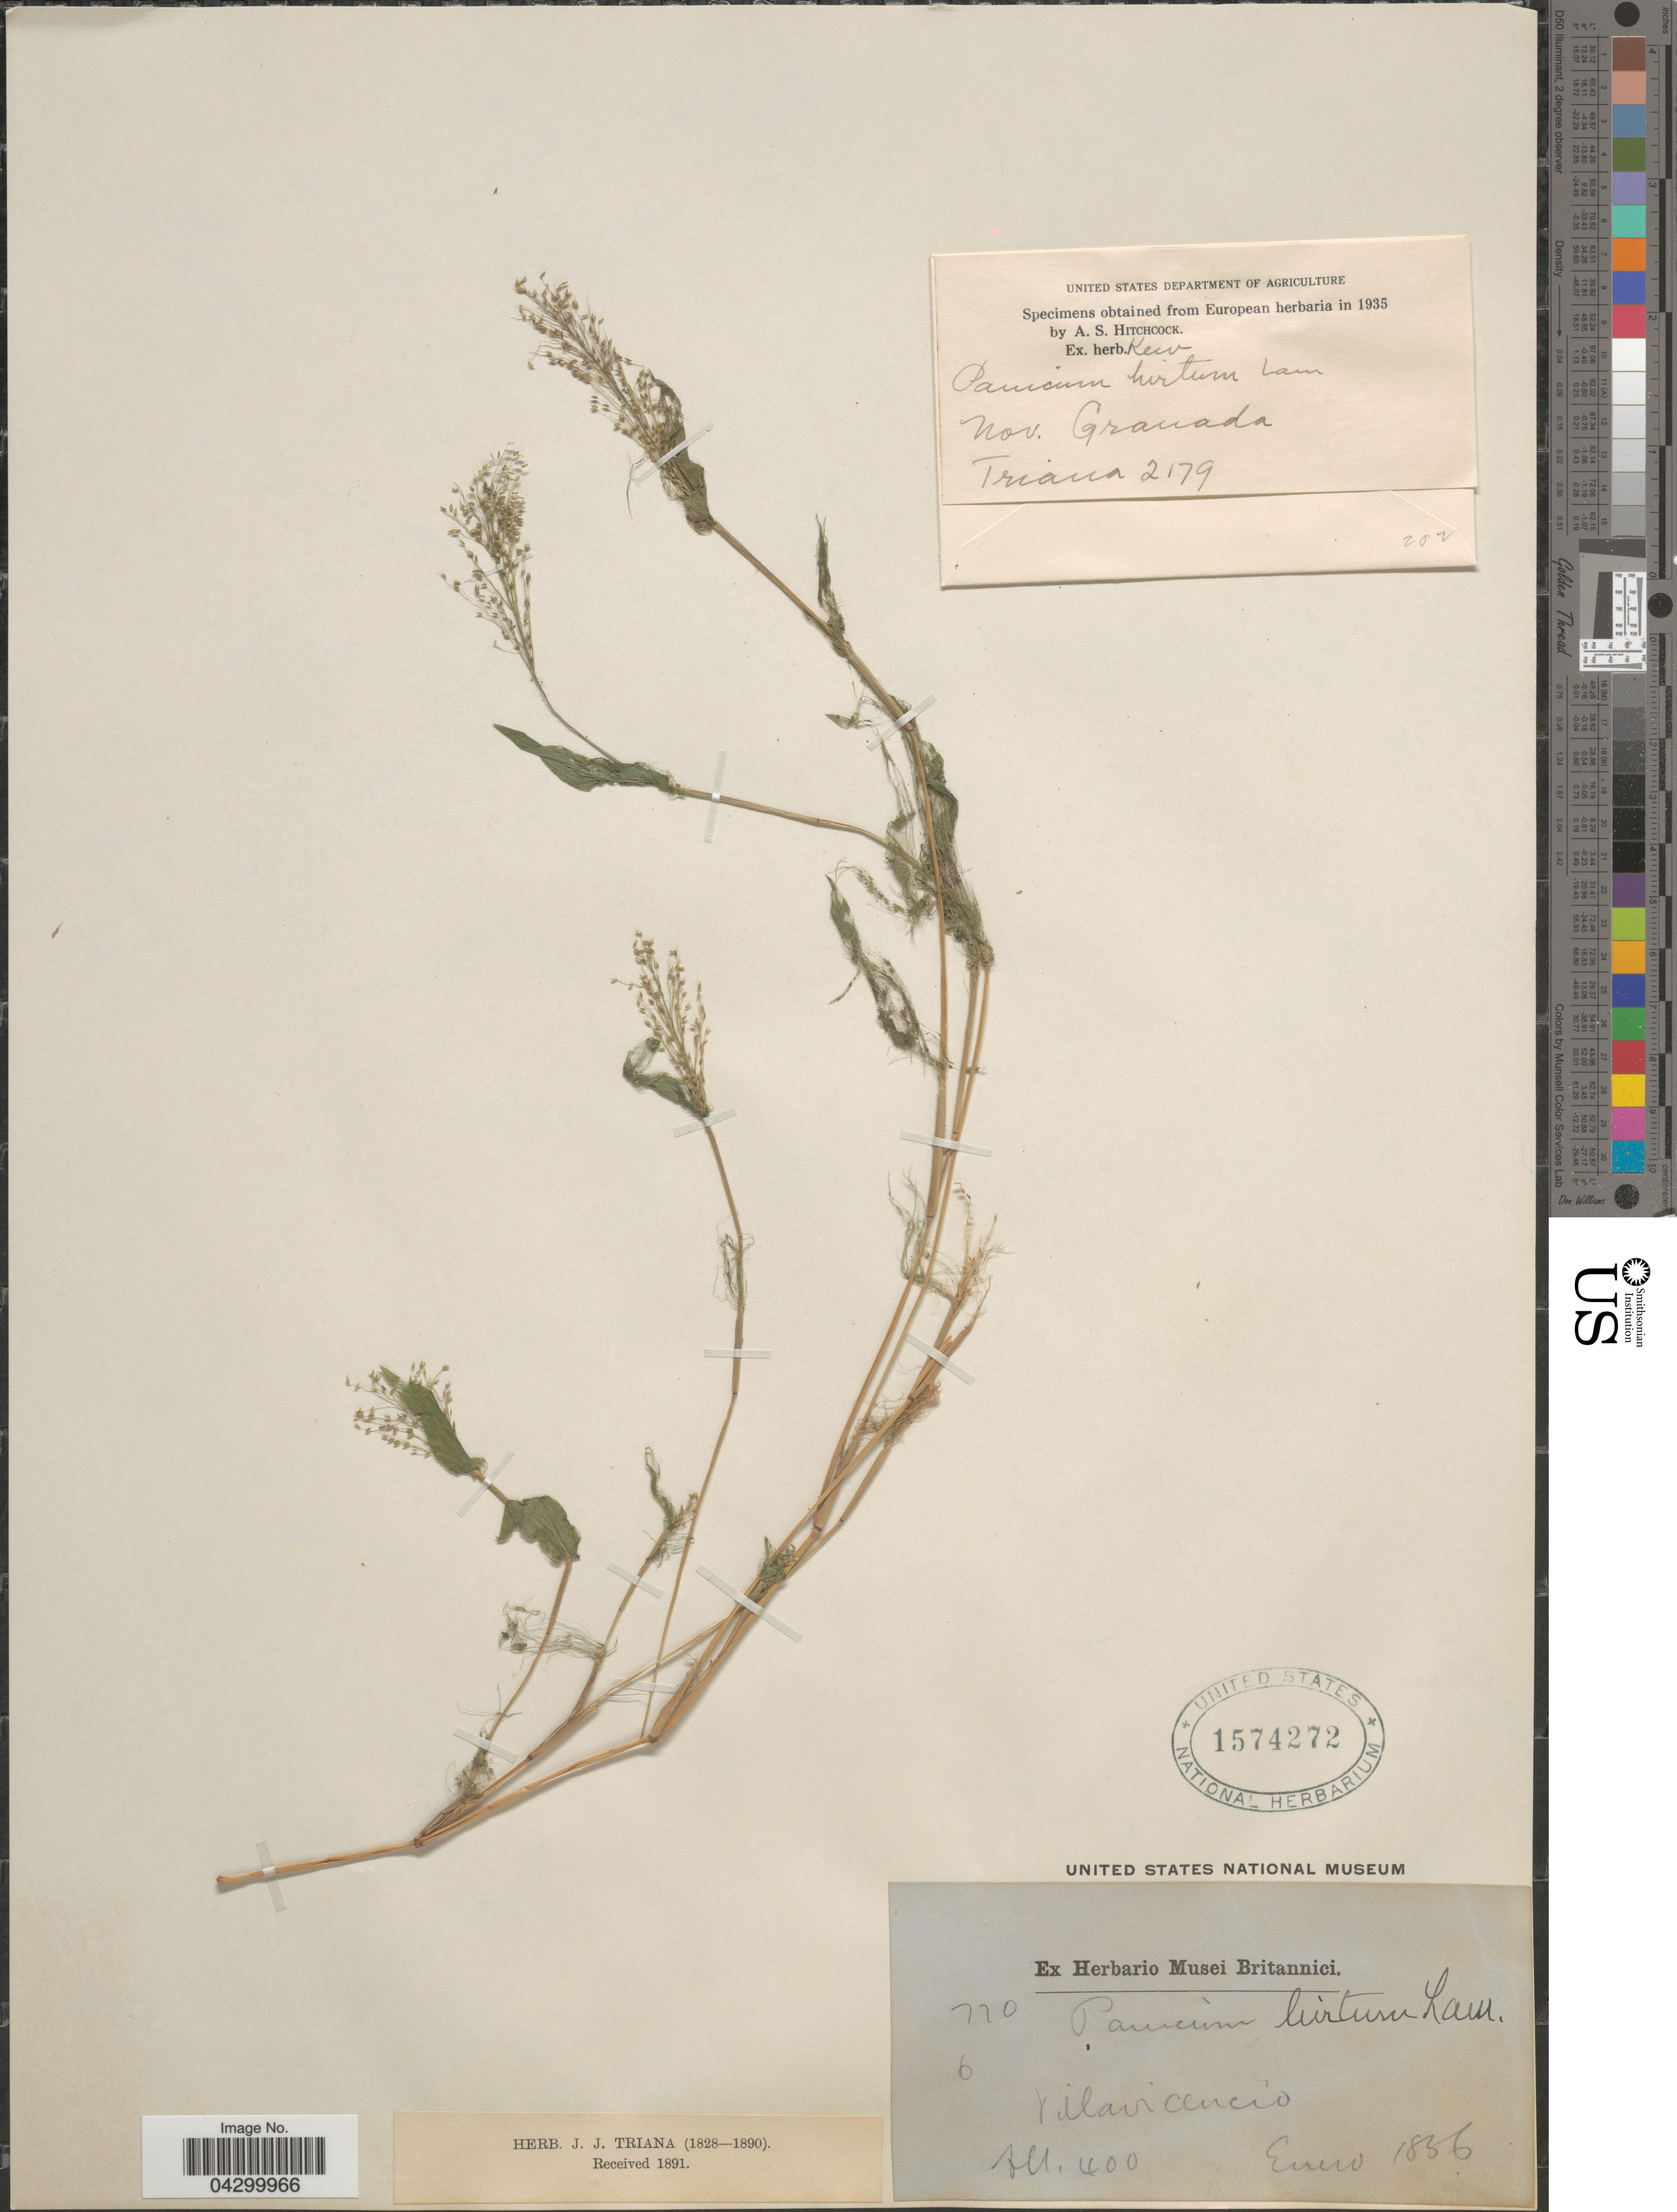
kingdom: Plantae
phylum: Tracheophyta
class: Liliopsida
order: Poales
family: Poaceae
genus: Panicum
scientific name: Panicum hirtum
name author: Lam.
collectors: Triana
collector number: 2179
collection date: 1935-11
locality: Nov. Granada.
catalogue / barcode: US 1574272-2